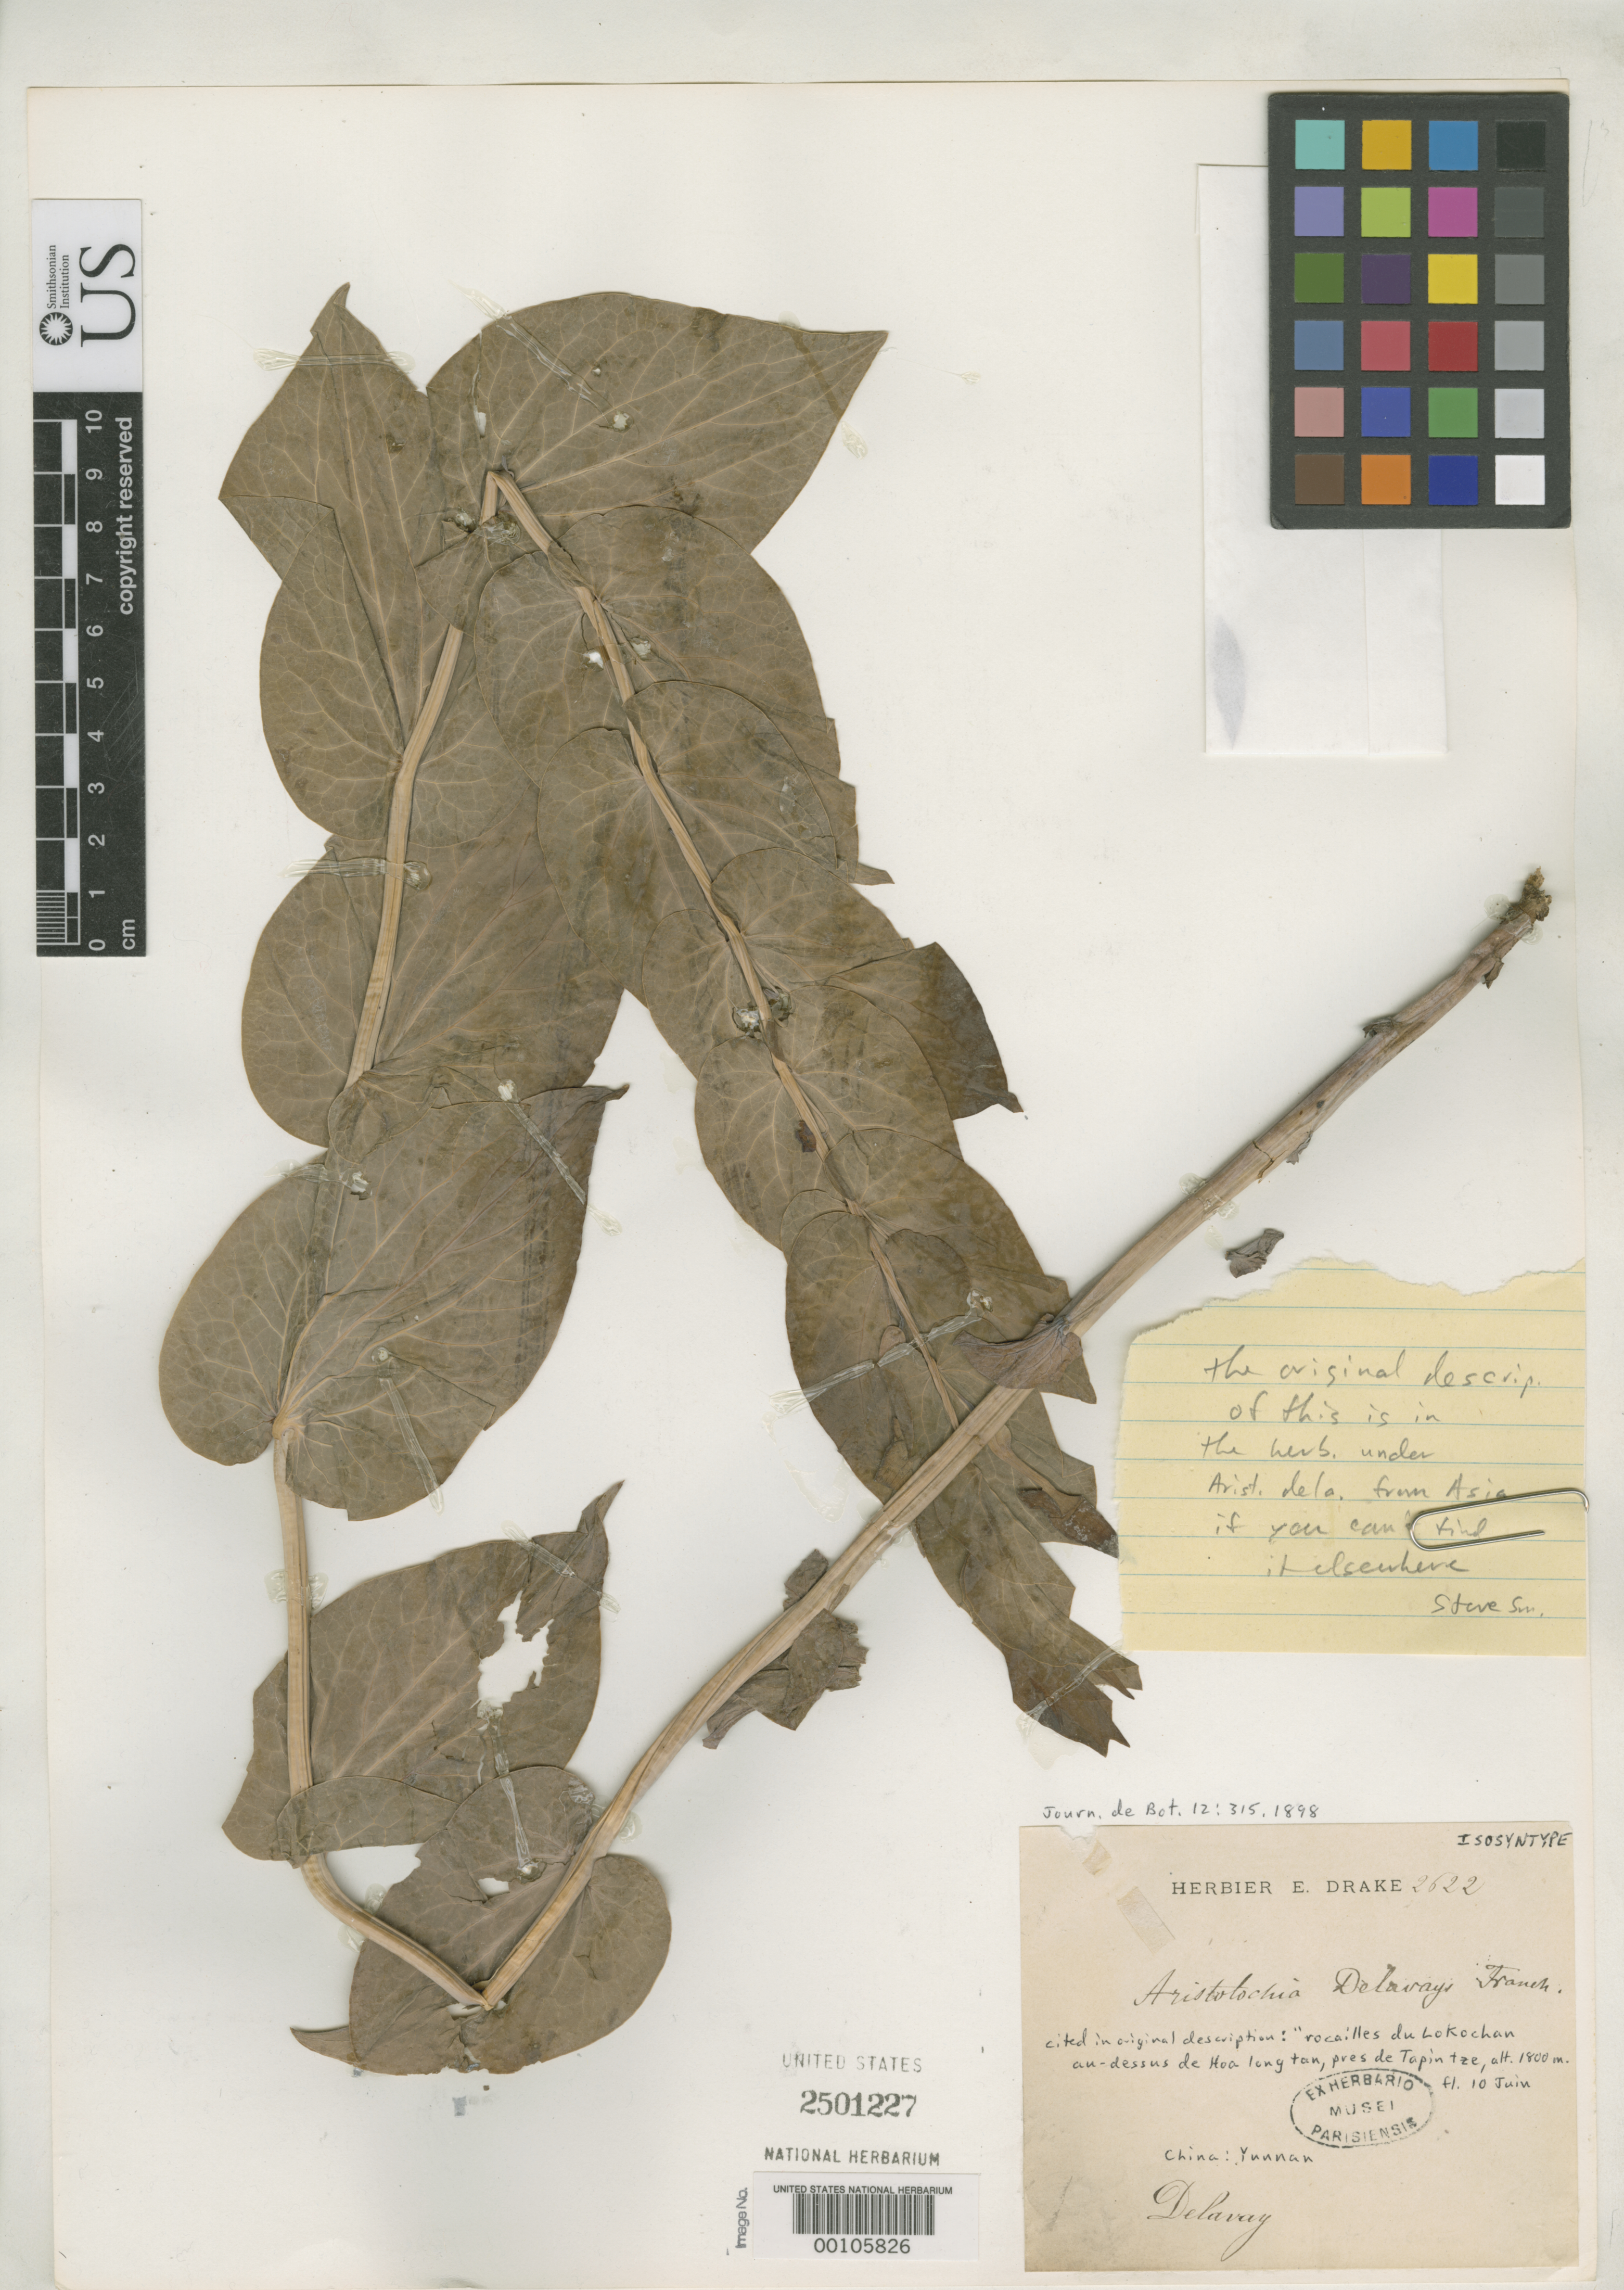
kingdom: Plantae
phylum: Tracheophyta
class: Magnoliopsida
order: Piperales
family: Aristolochiaceae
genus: Aristolochia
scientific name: Aristolochia delavayi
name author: Franch.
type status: Isosyntype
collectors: P. Delavay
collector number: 2622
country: China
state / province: Yunnan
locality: Rocailles du Lokochan au-dessus de Hoa long Tan, pres de Tapintze.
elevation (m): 1800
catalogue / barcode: US 2501227